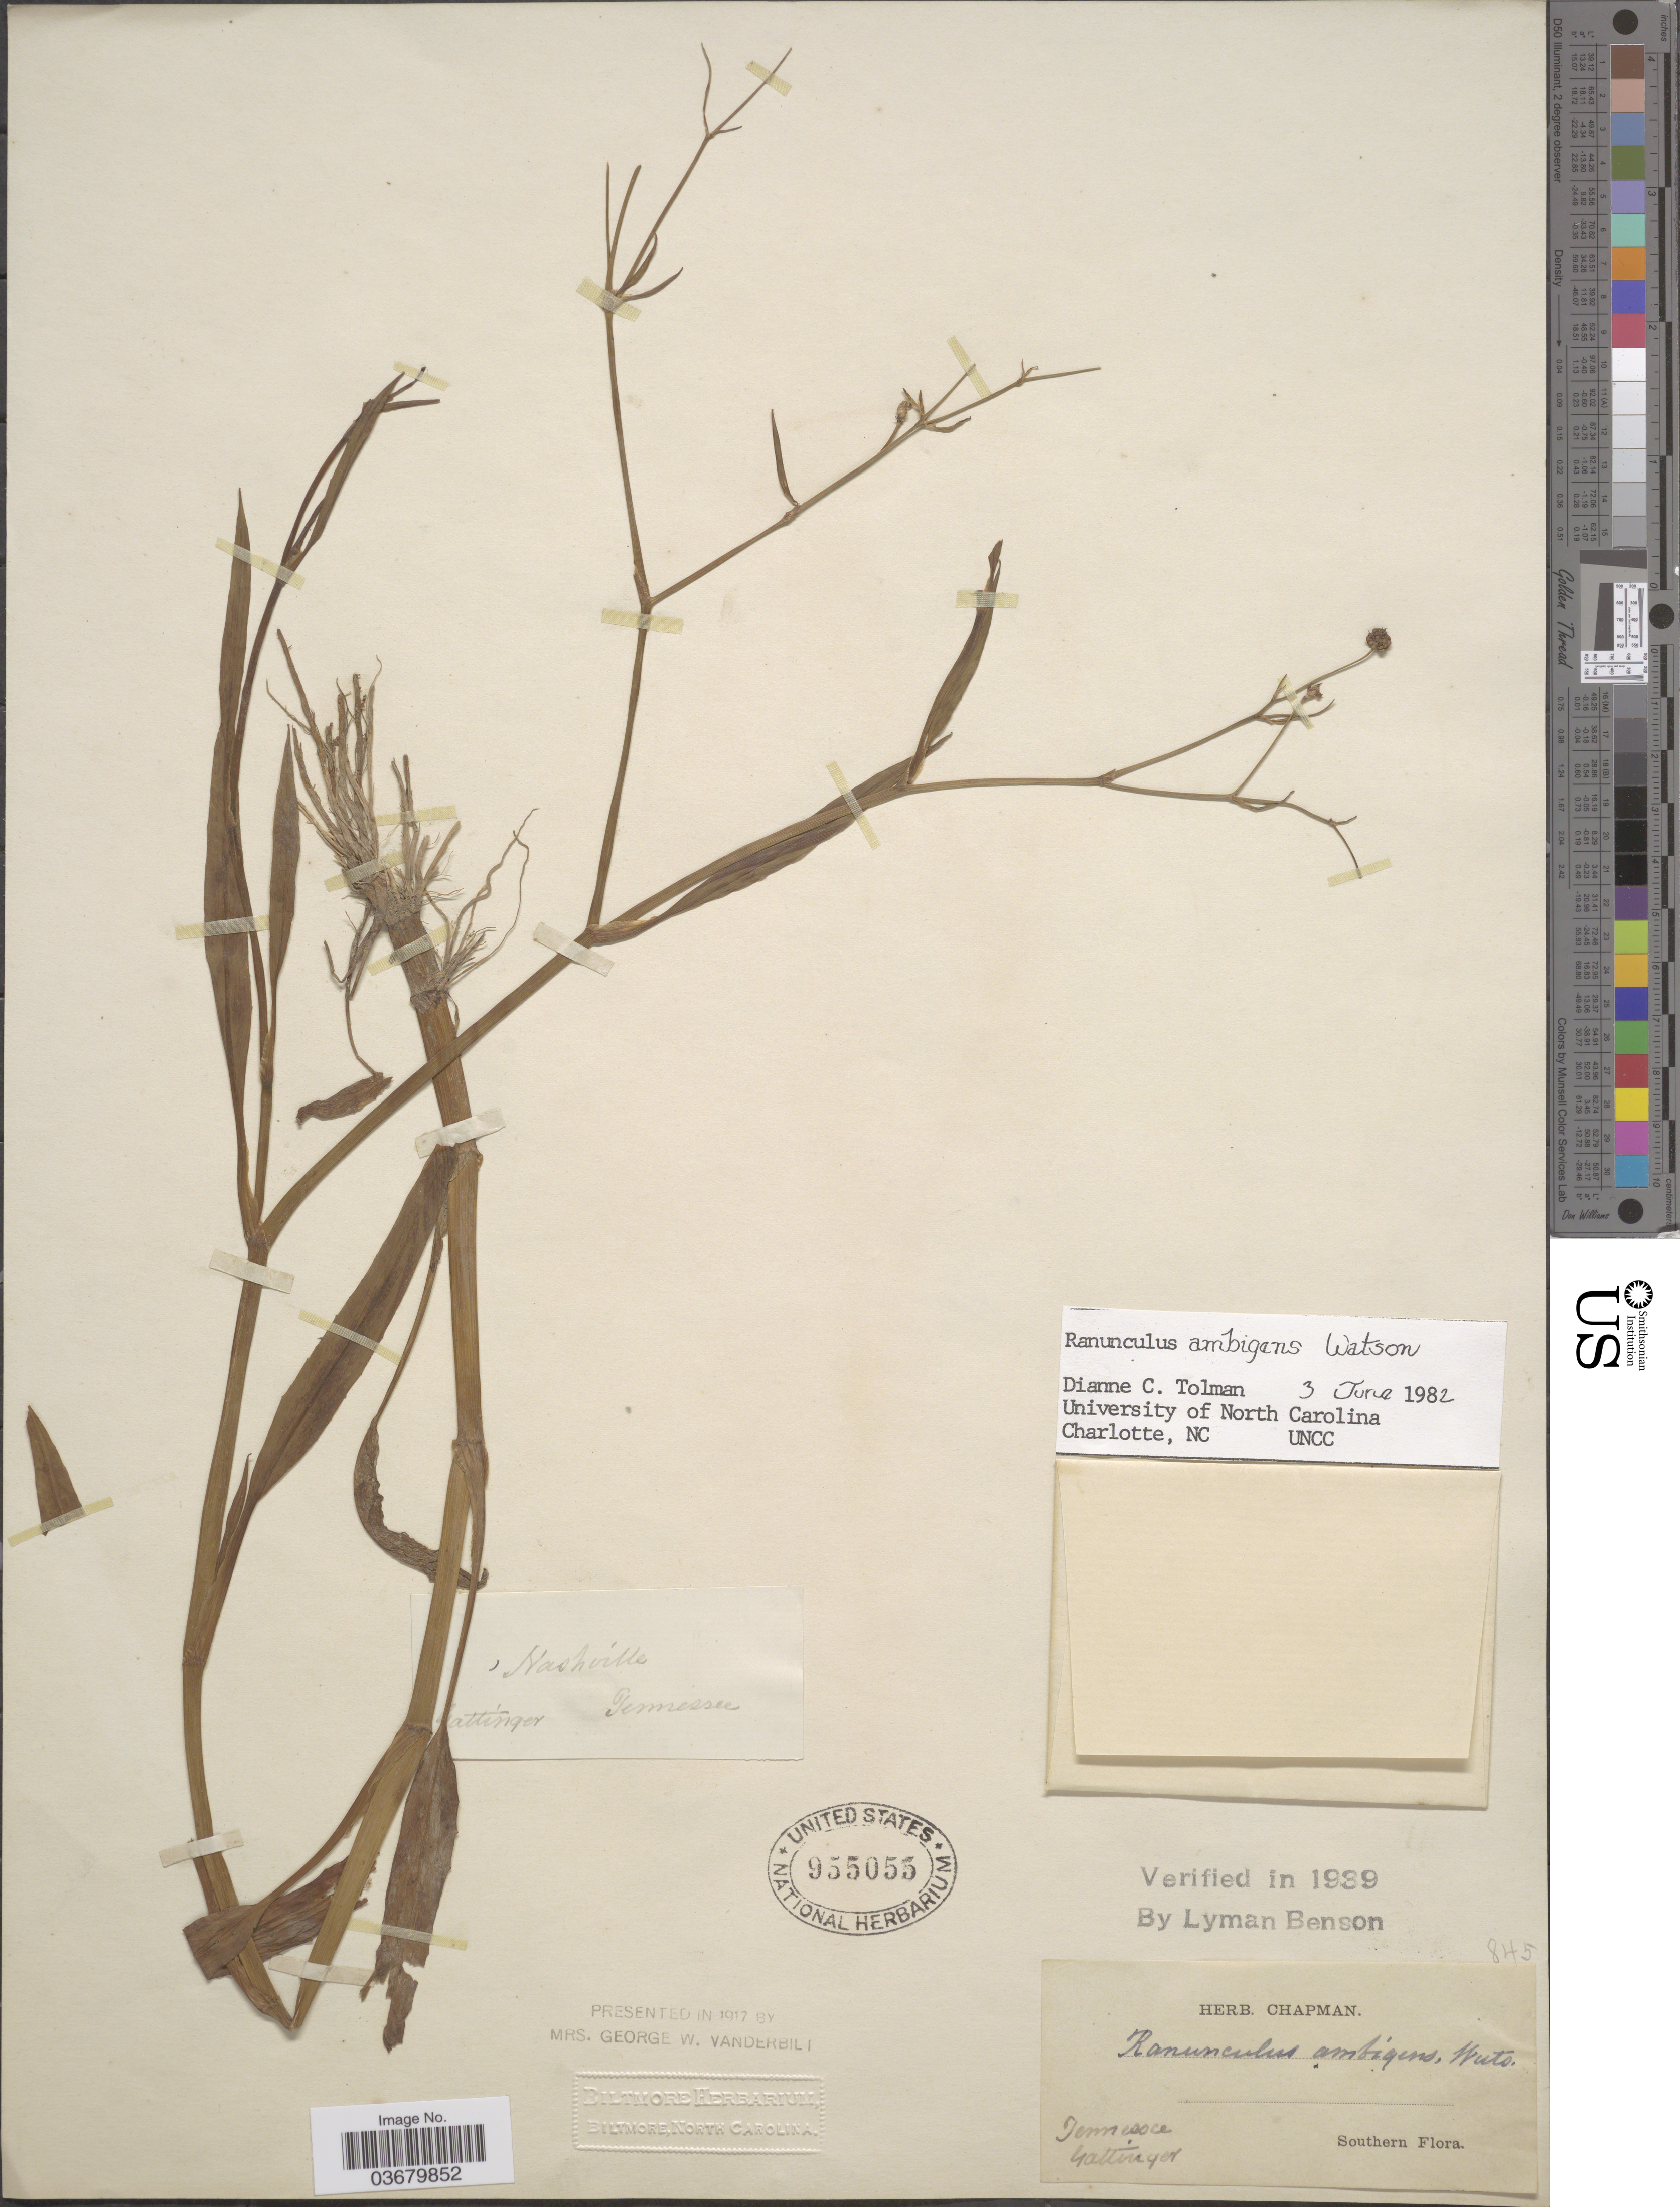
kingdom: Plantae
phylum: Tracheophyta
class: Magnoliopsida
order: Ranunculales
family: Ranunculaceae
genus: Ranunculus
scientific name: Ranunculus ambigens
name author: S. Watson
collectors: Gattinger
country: United States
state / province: Tennessee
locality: Southern. Nashville.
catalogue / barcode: US 955055